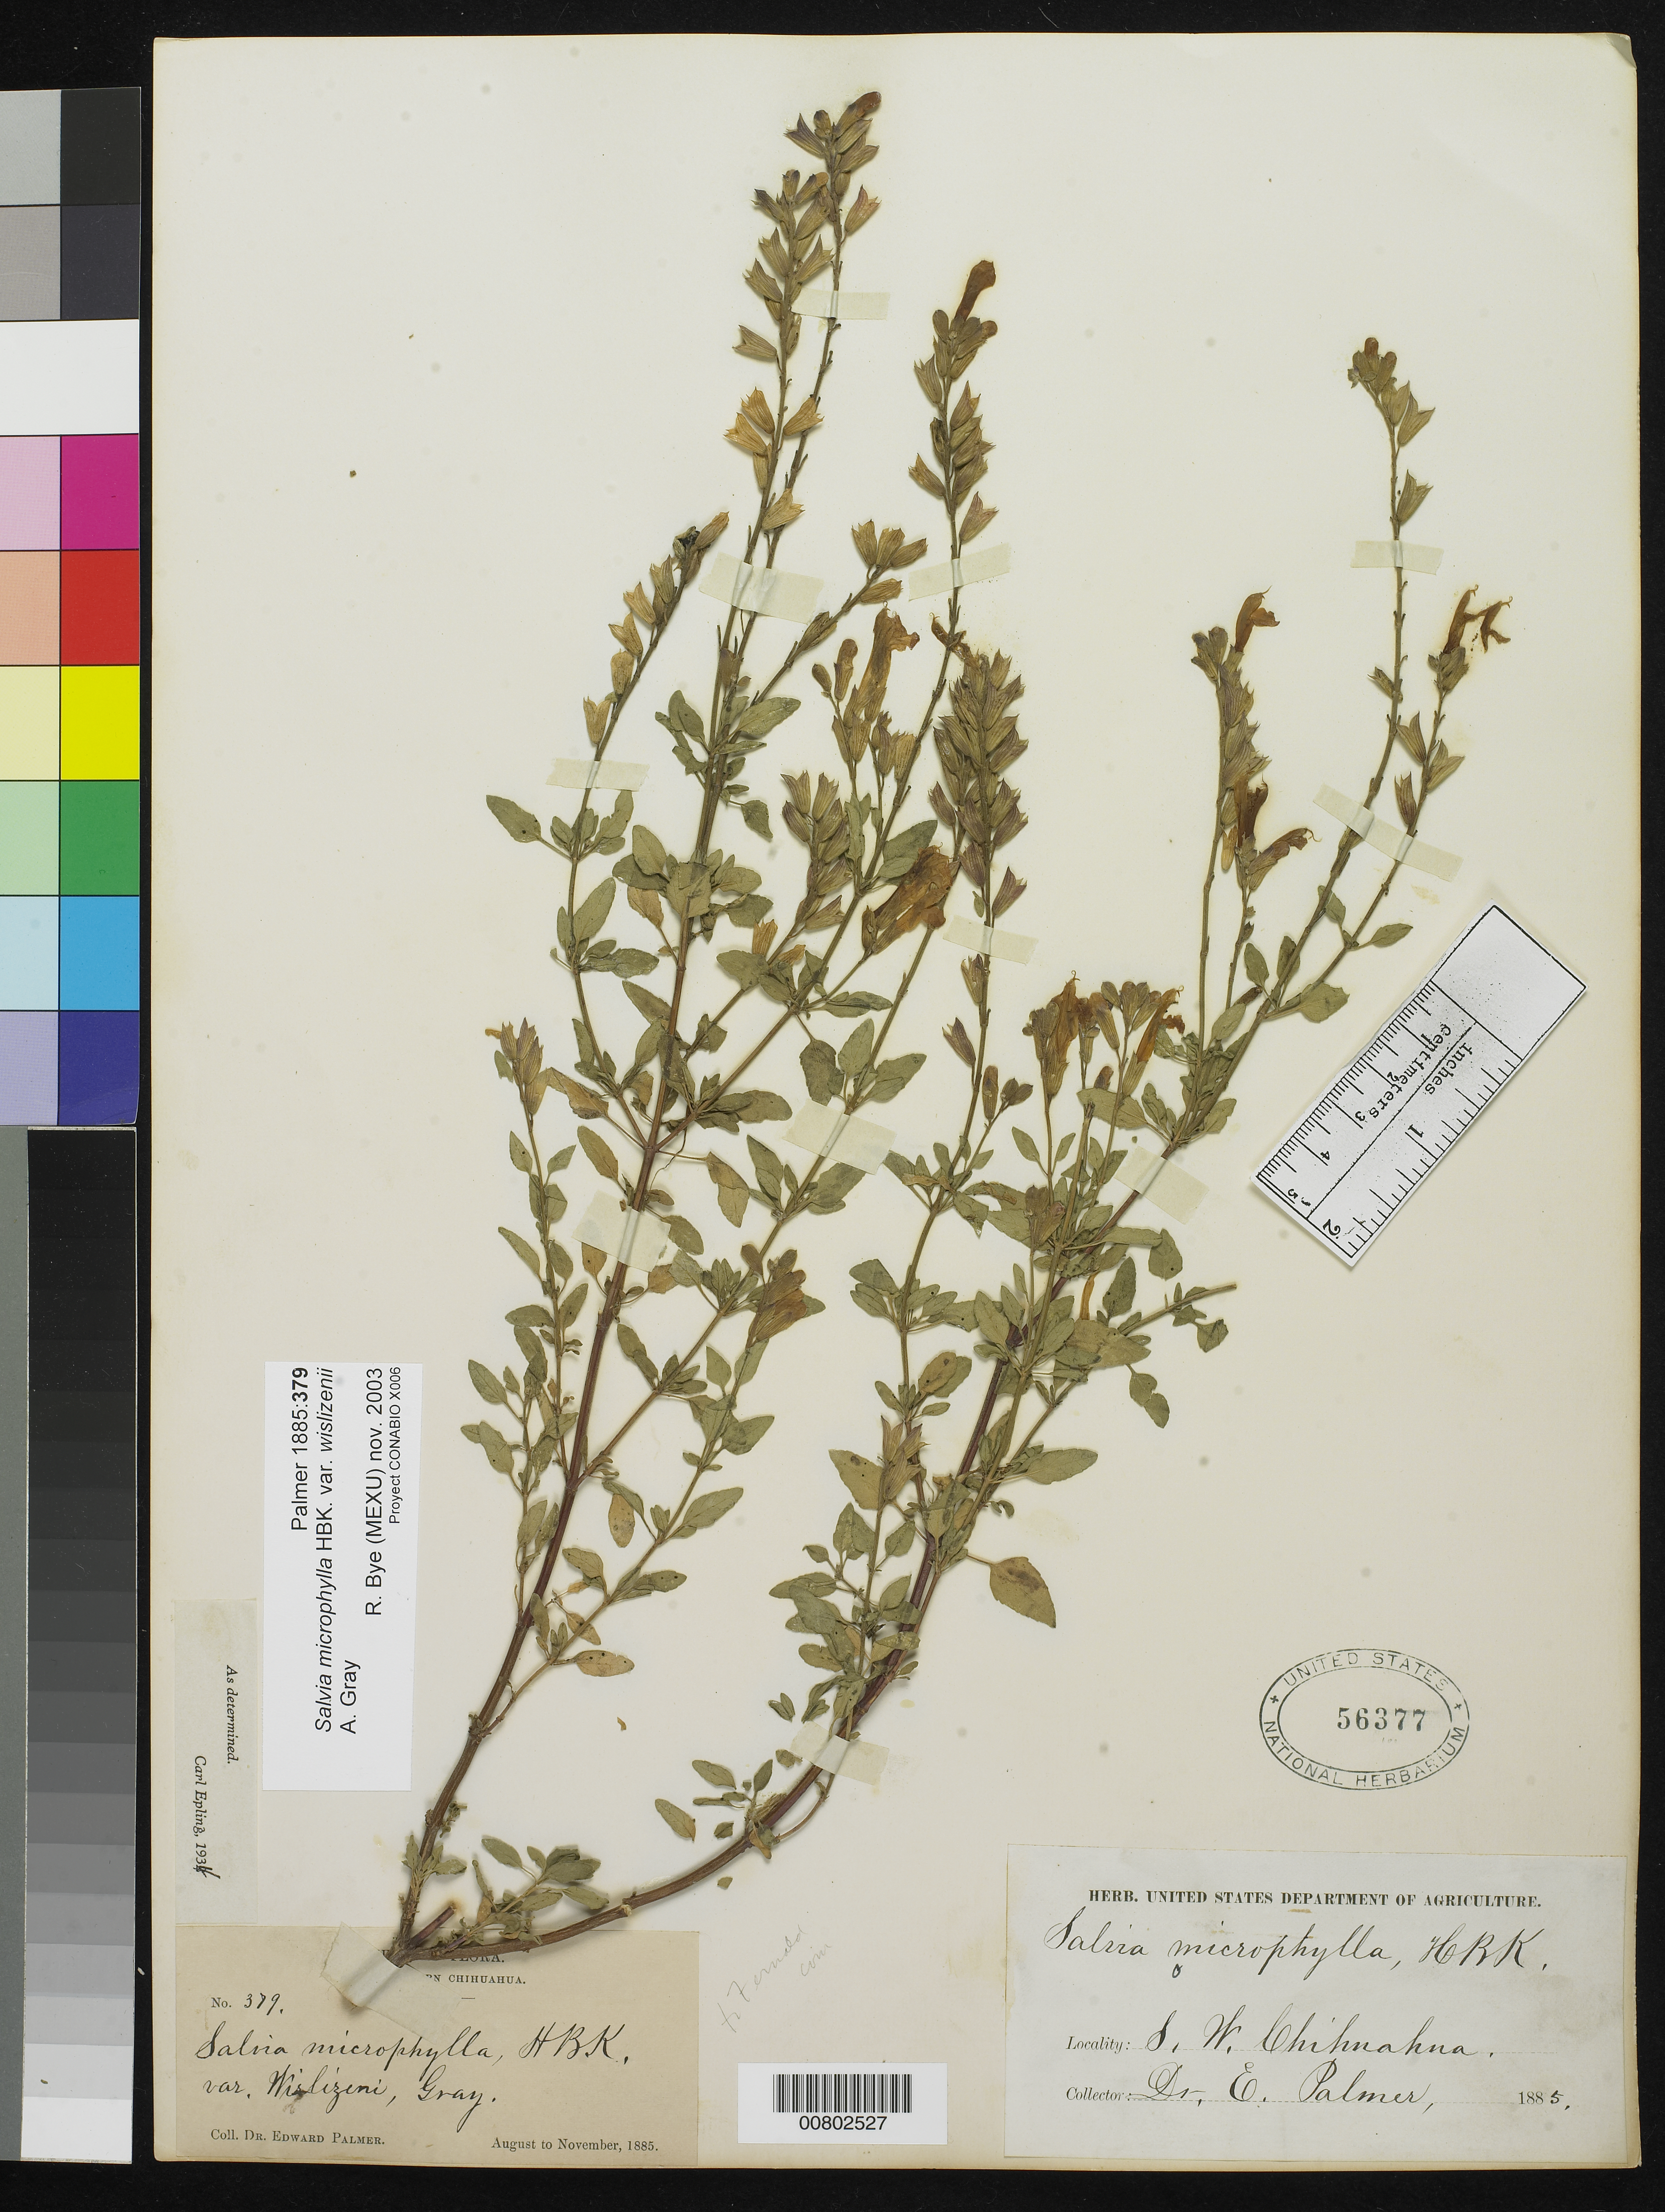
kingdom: Plantae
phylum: Tracheophyta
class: Magnoliopsida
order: Lamiales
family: Lamiaceae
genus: Salvia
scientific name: Salvia microphylla var. wislizeni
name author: A. Gray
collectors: E. Palmer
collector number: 379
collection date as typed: Aug 1885 to -- Nov 1885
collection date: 1885-08/1885-11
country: Mexico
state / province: Chihuahua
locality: SW Chihuahua.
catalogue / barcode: US 56377